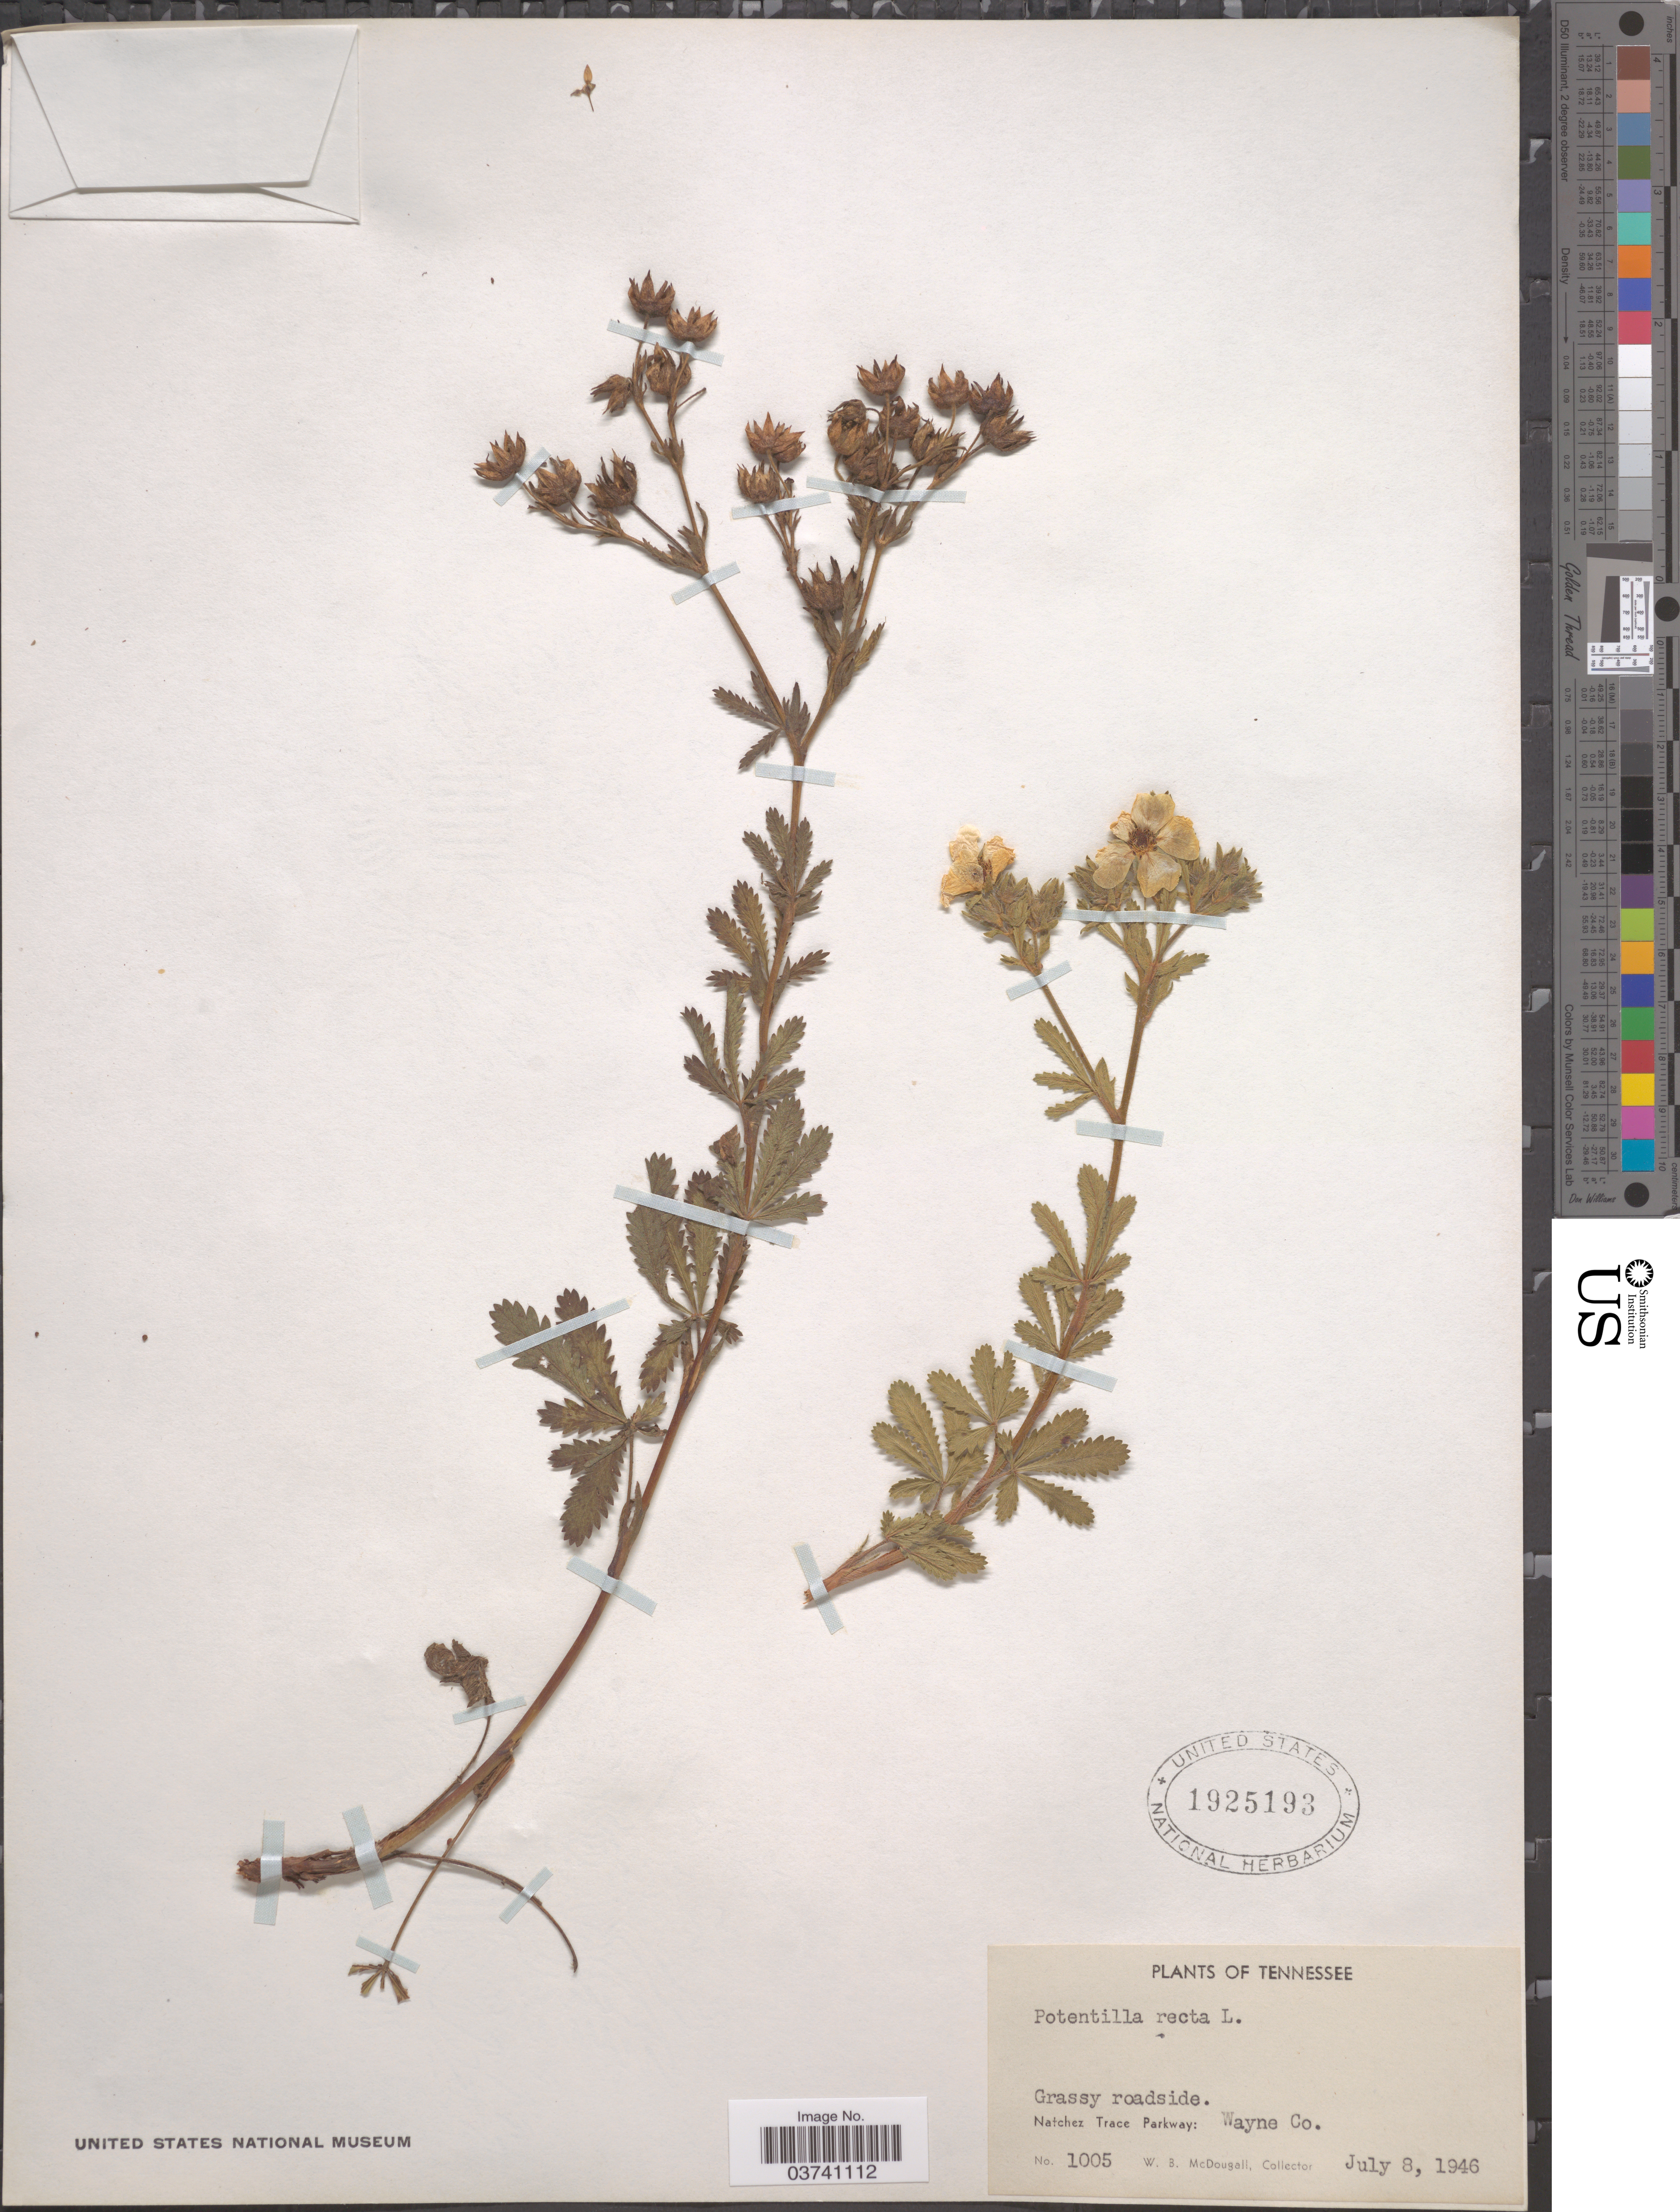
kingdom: Plantae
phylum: Tracheophyta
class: Magnoliopsida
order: Rosales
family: Rosaceae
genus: Potentilla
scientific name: Potentilla recta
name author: L.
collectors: W. B. McDougall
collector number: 1005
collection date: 1946-07-08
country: United States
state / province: Tennessee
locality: Natchez Trace Parkway: Wayne Co.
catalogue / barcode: US 1925193